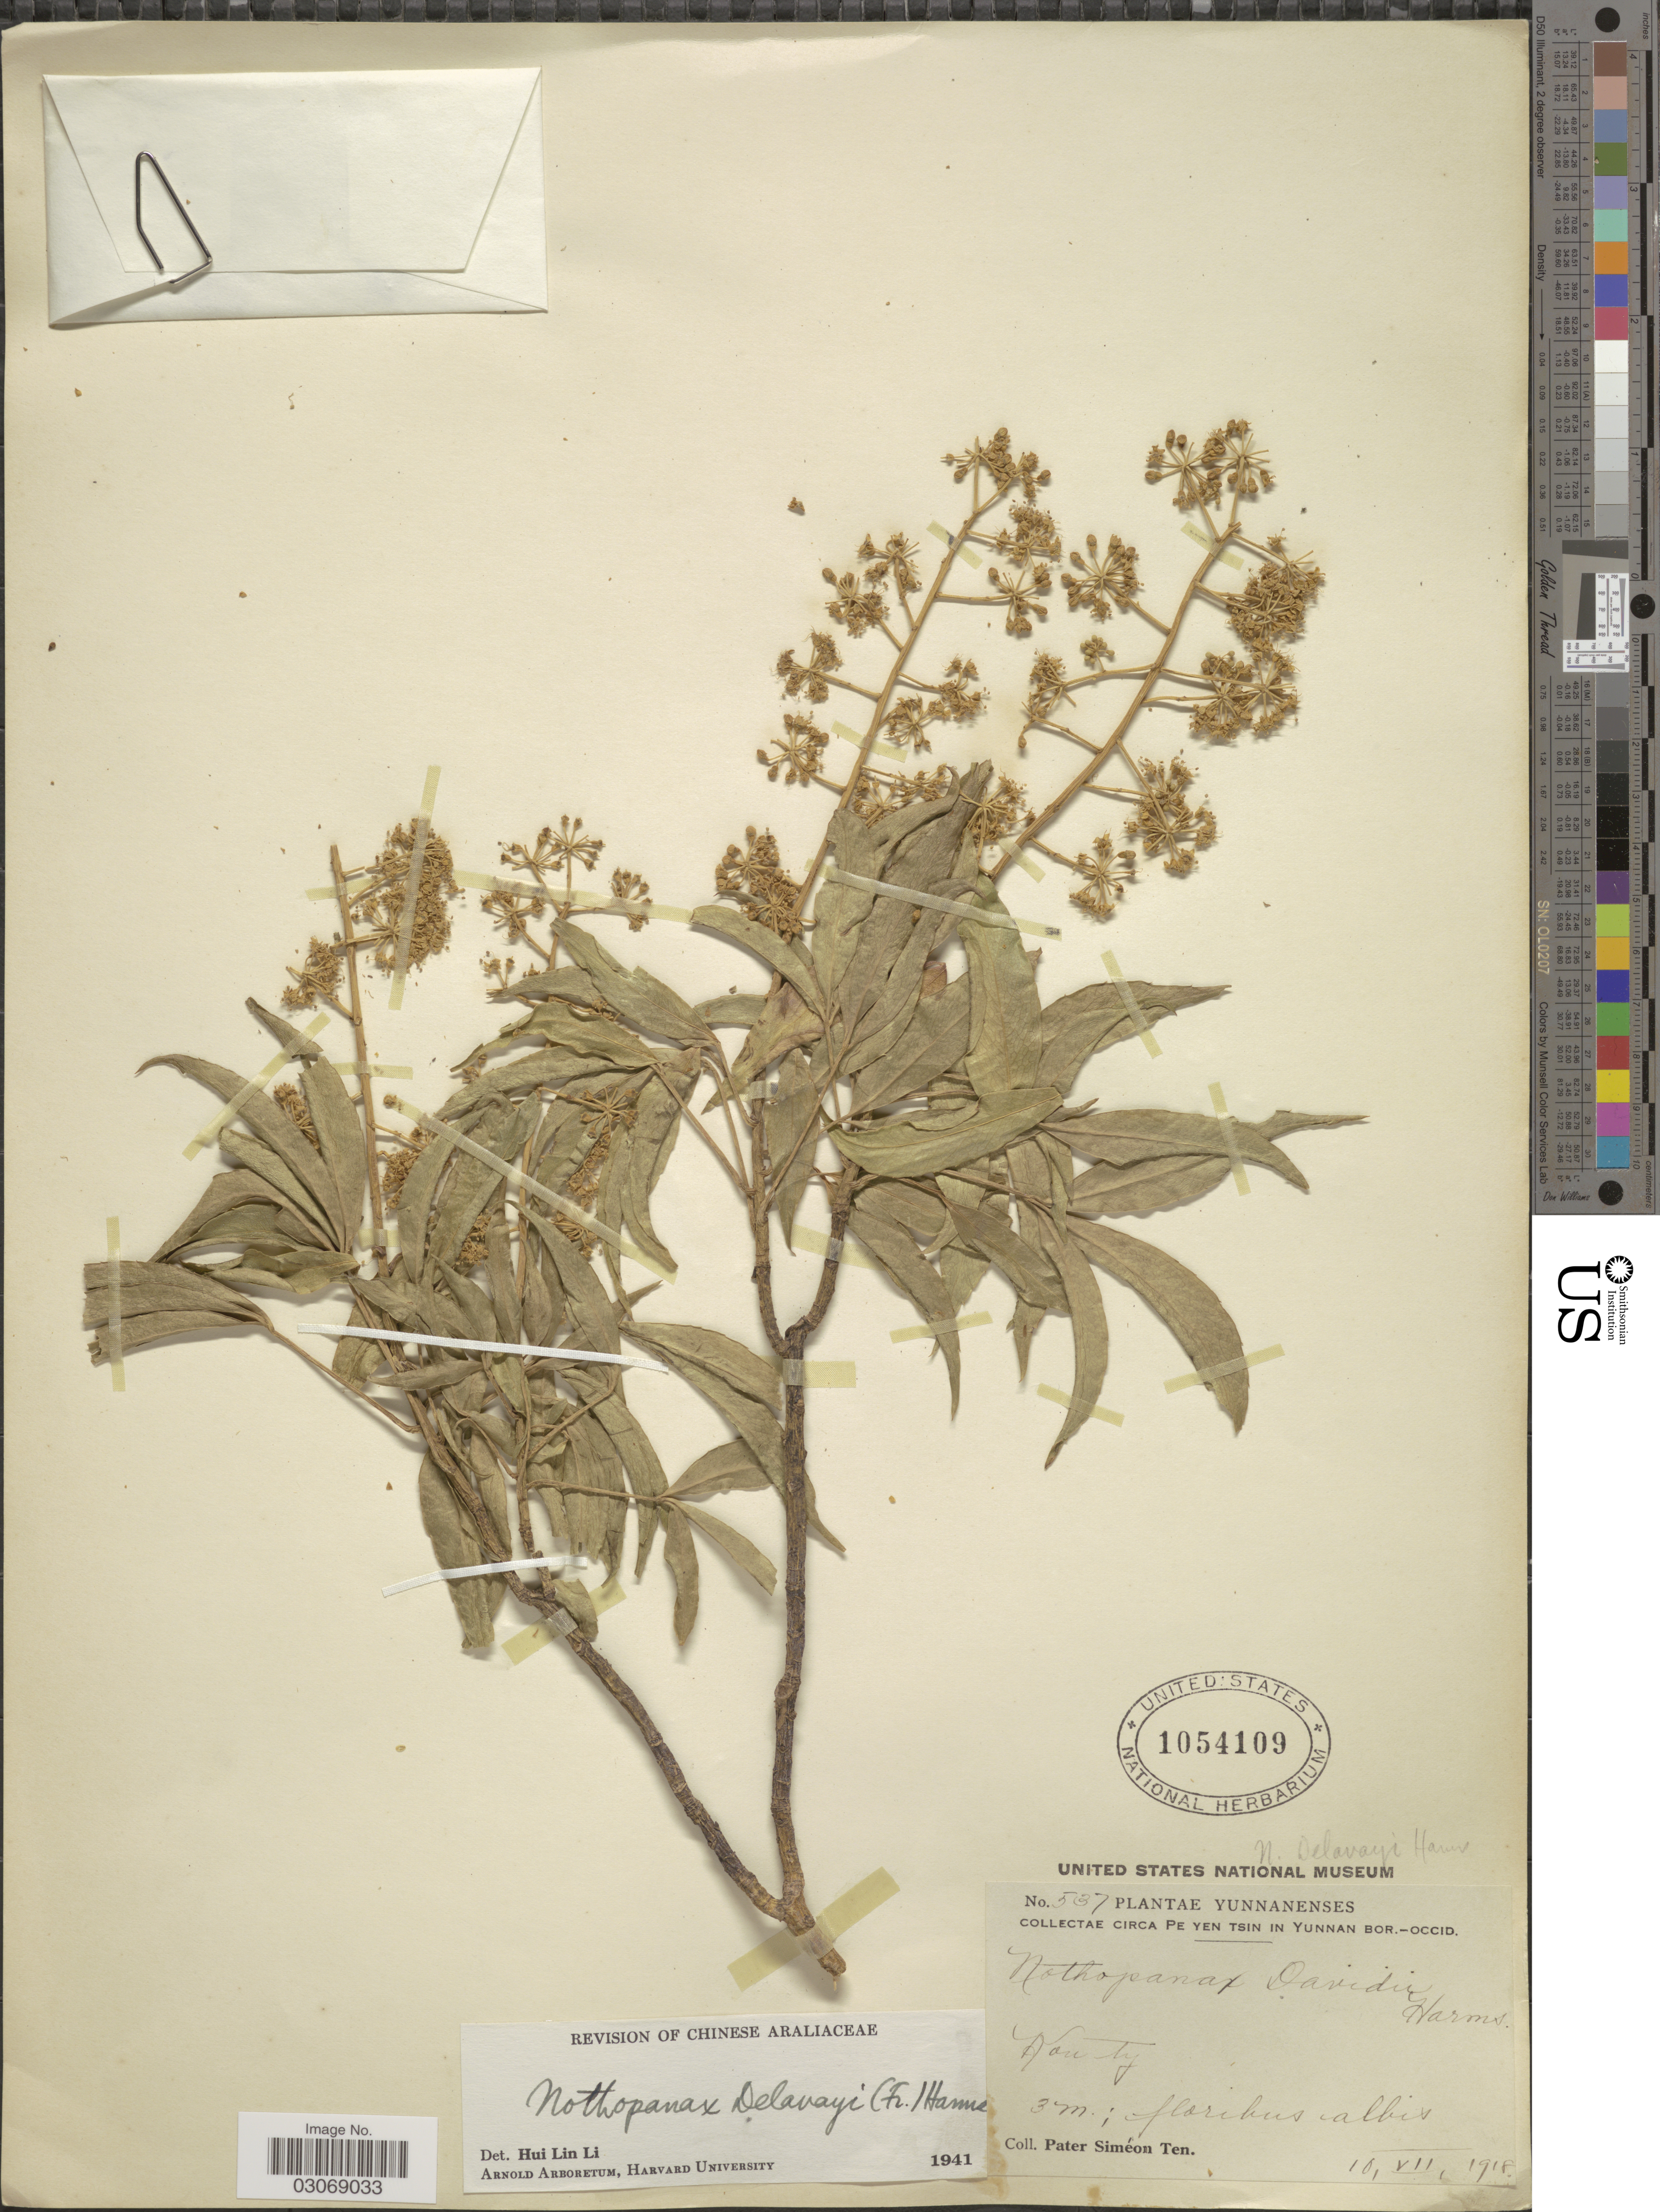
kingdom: Plantae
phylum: Tracheophyta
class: Magnoliopsida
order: Apiales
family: Araliaceae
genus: Nothopanax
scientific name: Nothopanax delavayi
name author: (Franch.) Harms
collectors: P. S. Ten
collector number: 537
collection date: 1918-07-10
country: China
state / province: Yunnan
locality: Circa Pe Yen Tsin in Yunnan Bor.-Occid. Kon Ty.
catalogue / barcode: US 1054109